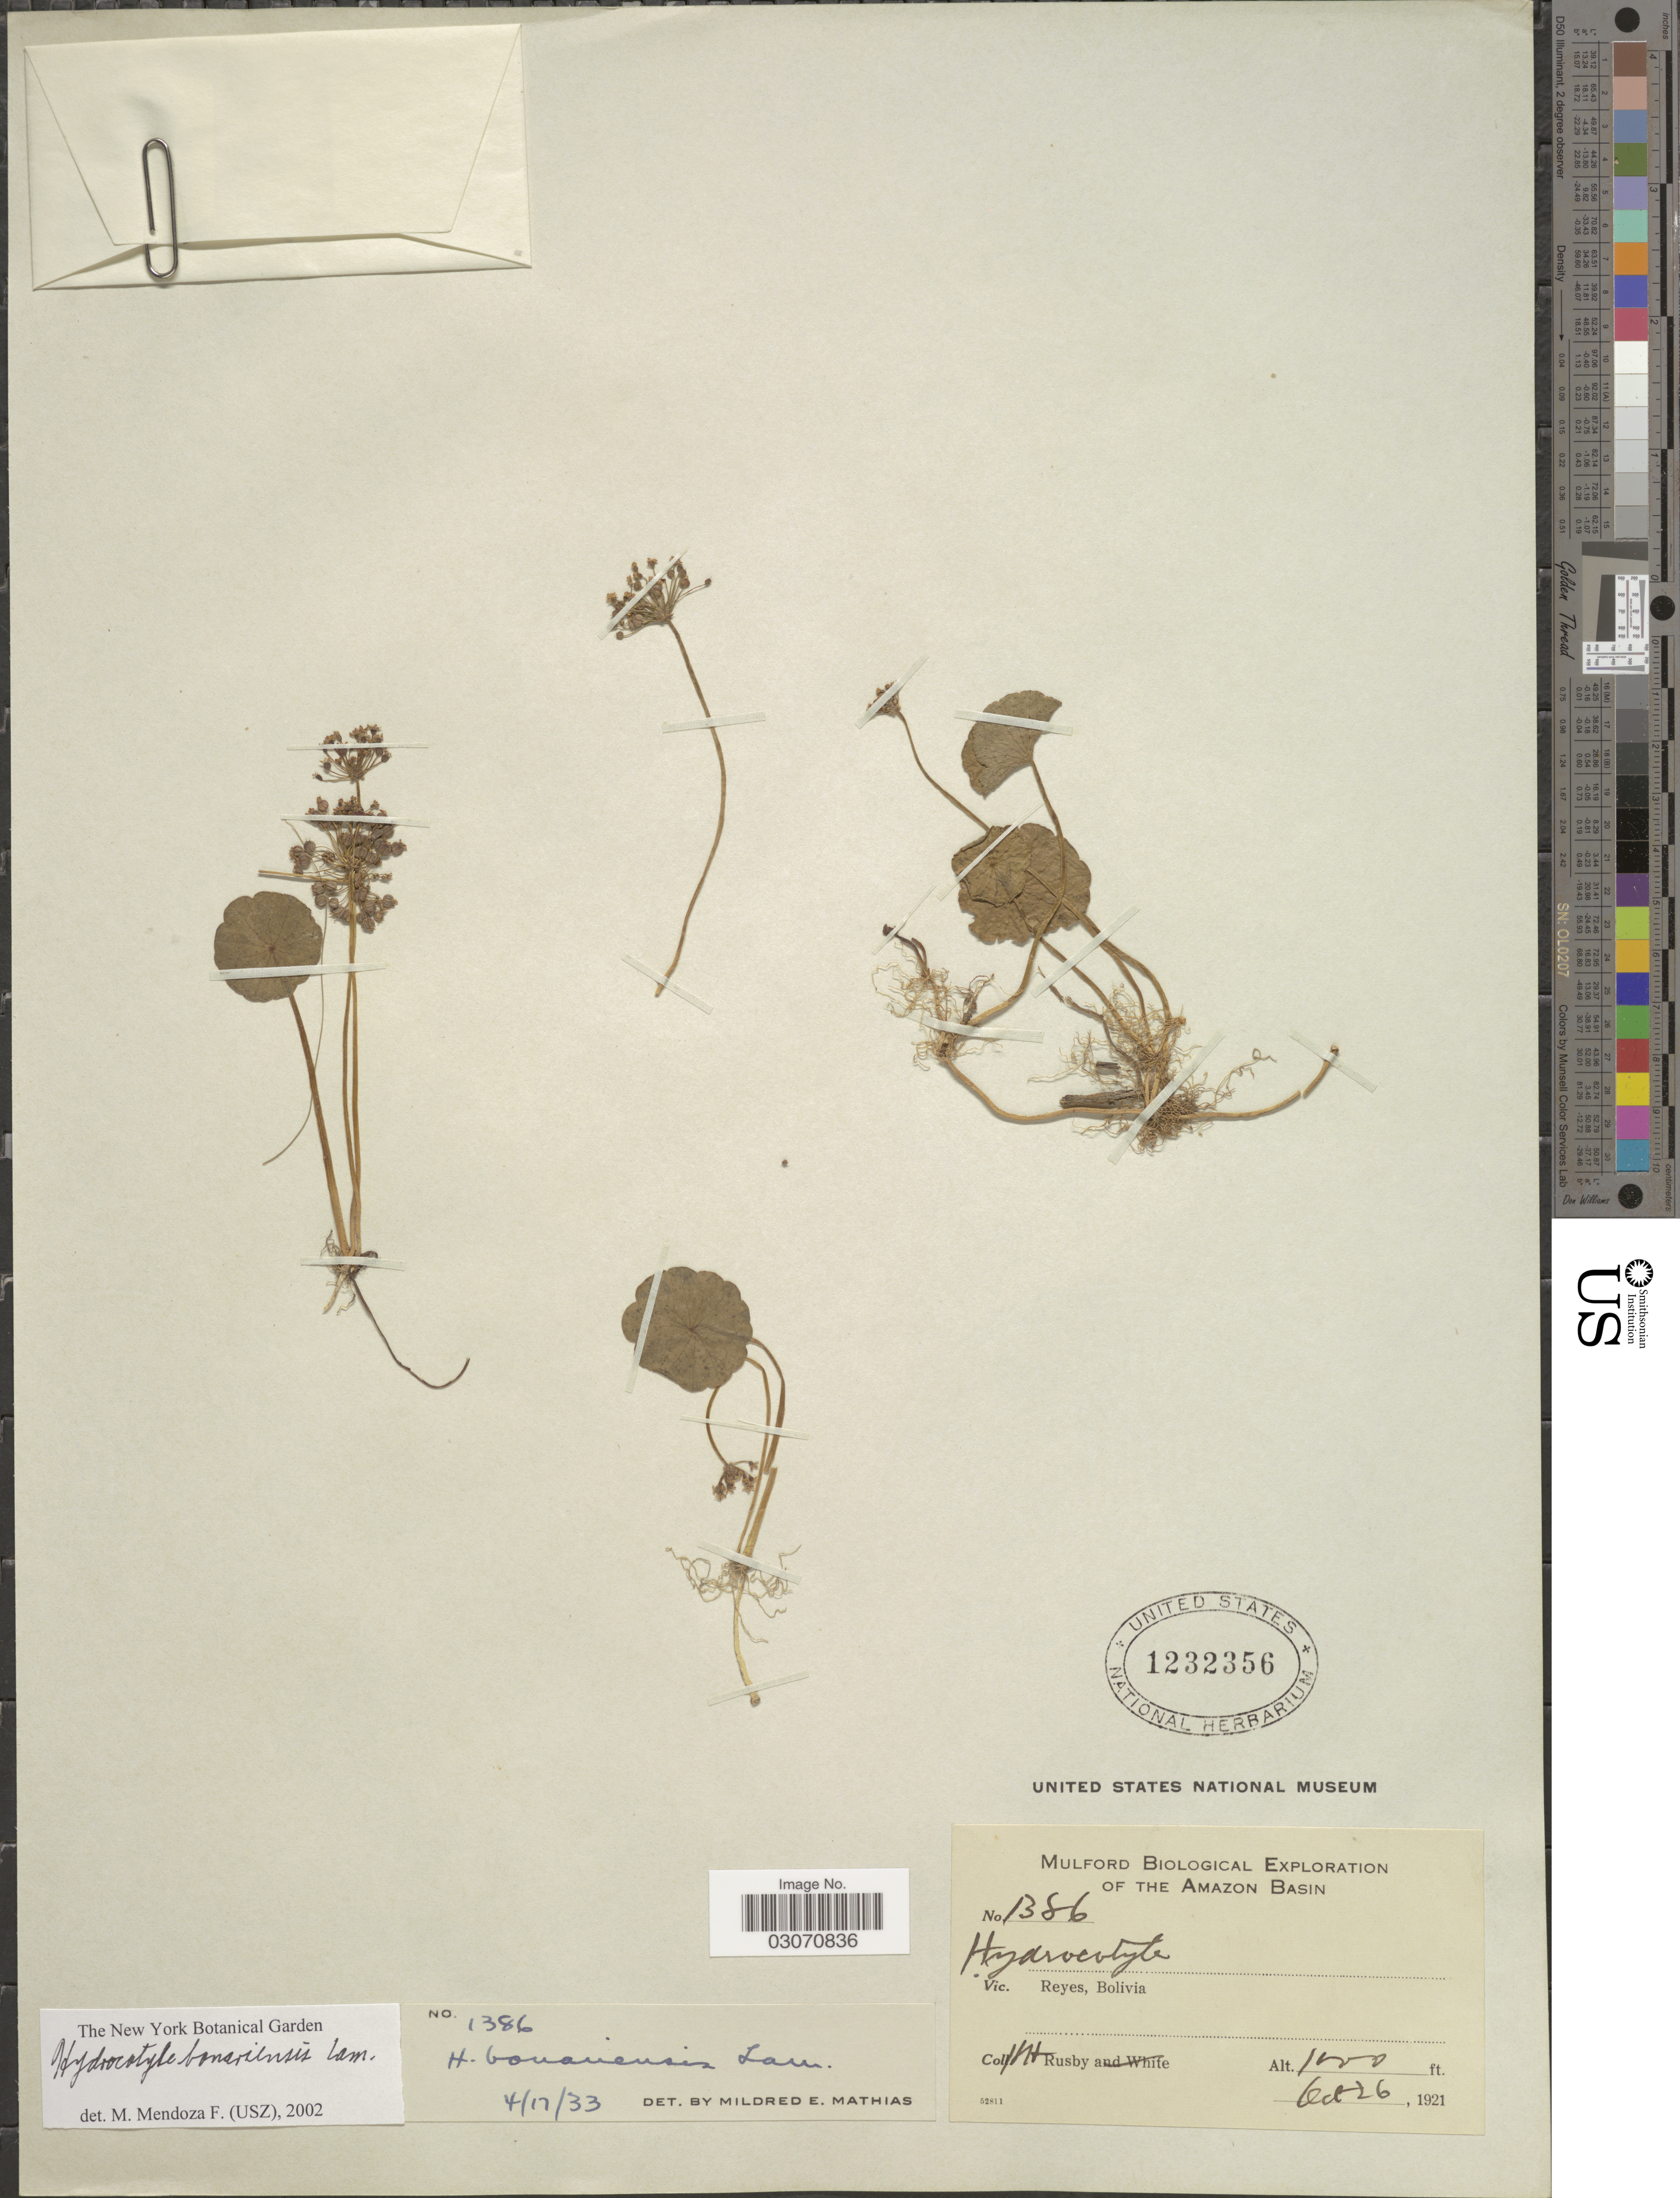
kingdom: Plantae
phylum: Tracheophyta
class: Magnoliopsida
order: Apiales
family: Araliaceae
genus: Hydrocotyle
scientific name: Hydrocotyle bonariensis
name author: Lam.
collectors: H. H. Rusby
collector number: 1386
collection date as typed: Oct. 26, 1921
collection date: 1921-10-26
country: Bolivia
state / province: Beni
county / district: José Ballivián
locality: Reyes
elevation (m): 305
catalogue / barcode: US 1232356